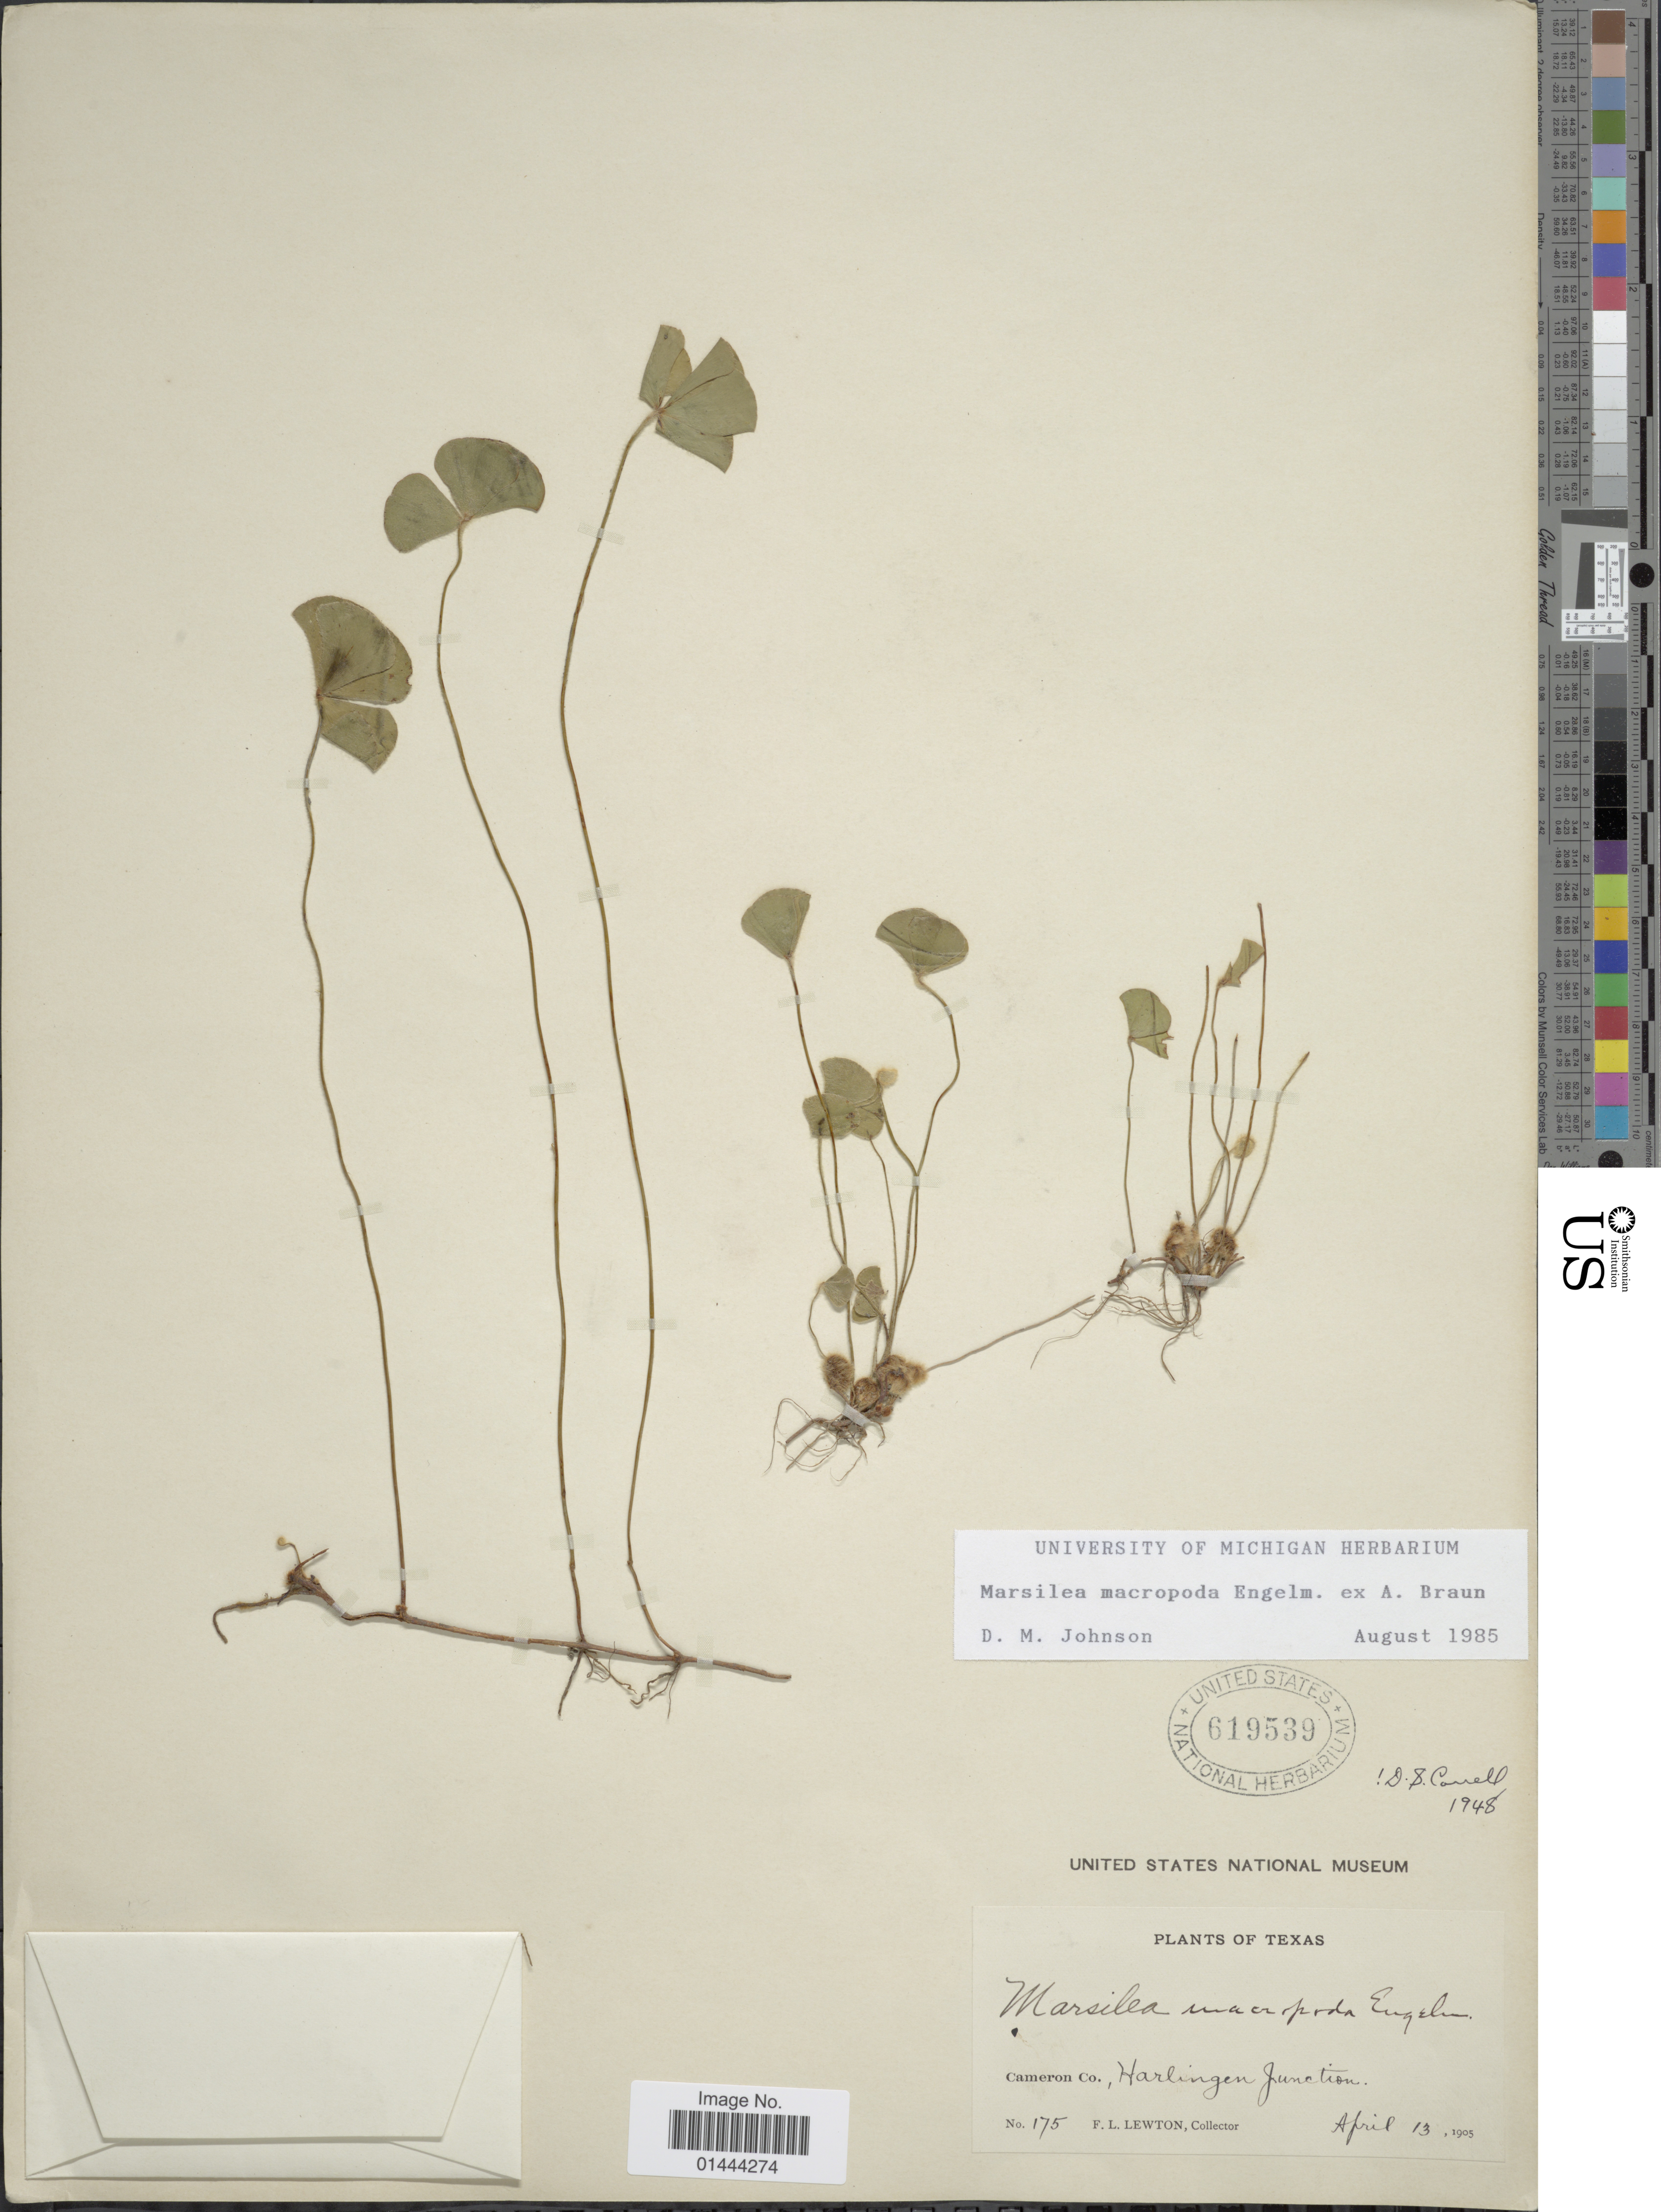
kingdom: Plantae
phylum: Tracheophyta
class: Polypodiopsida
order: Salviniales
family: Marsileaceae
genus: Marsilea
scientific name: Marsilea macropoda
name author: Engelm. ex A. Braun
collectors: F. L. Lewton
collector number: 175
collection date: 1905-04-13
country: United States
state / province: Texas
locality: Cameron Co., Jarlingen Junction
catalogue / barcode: US 619539